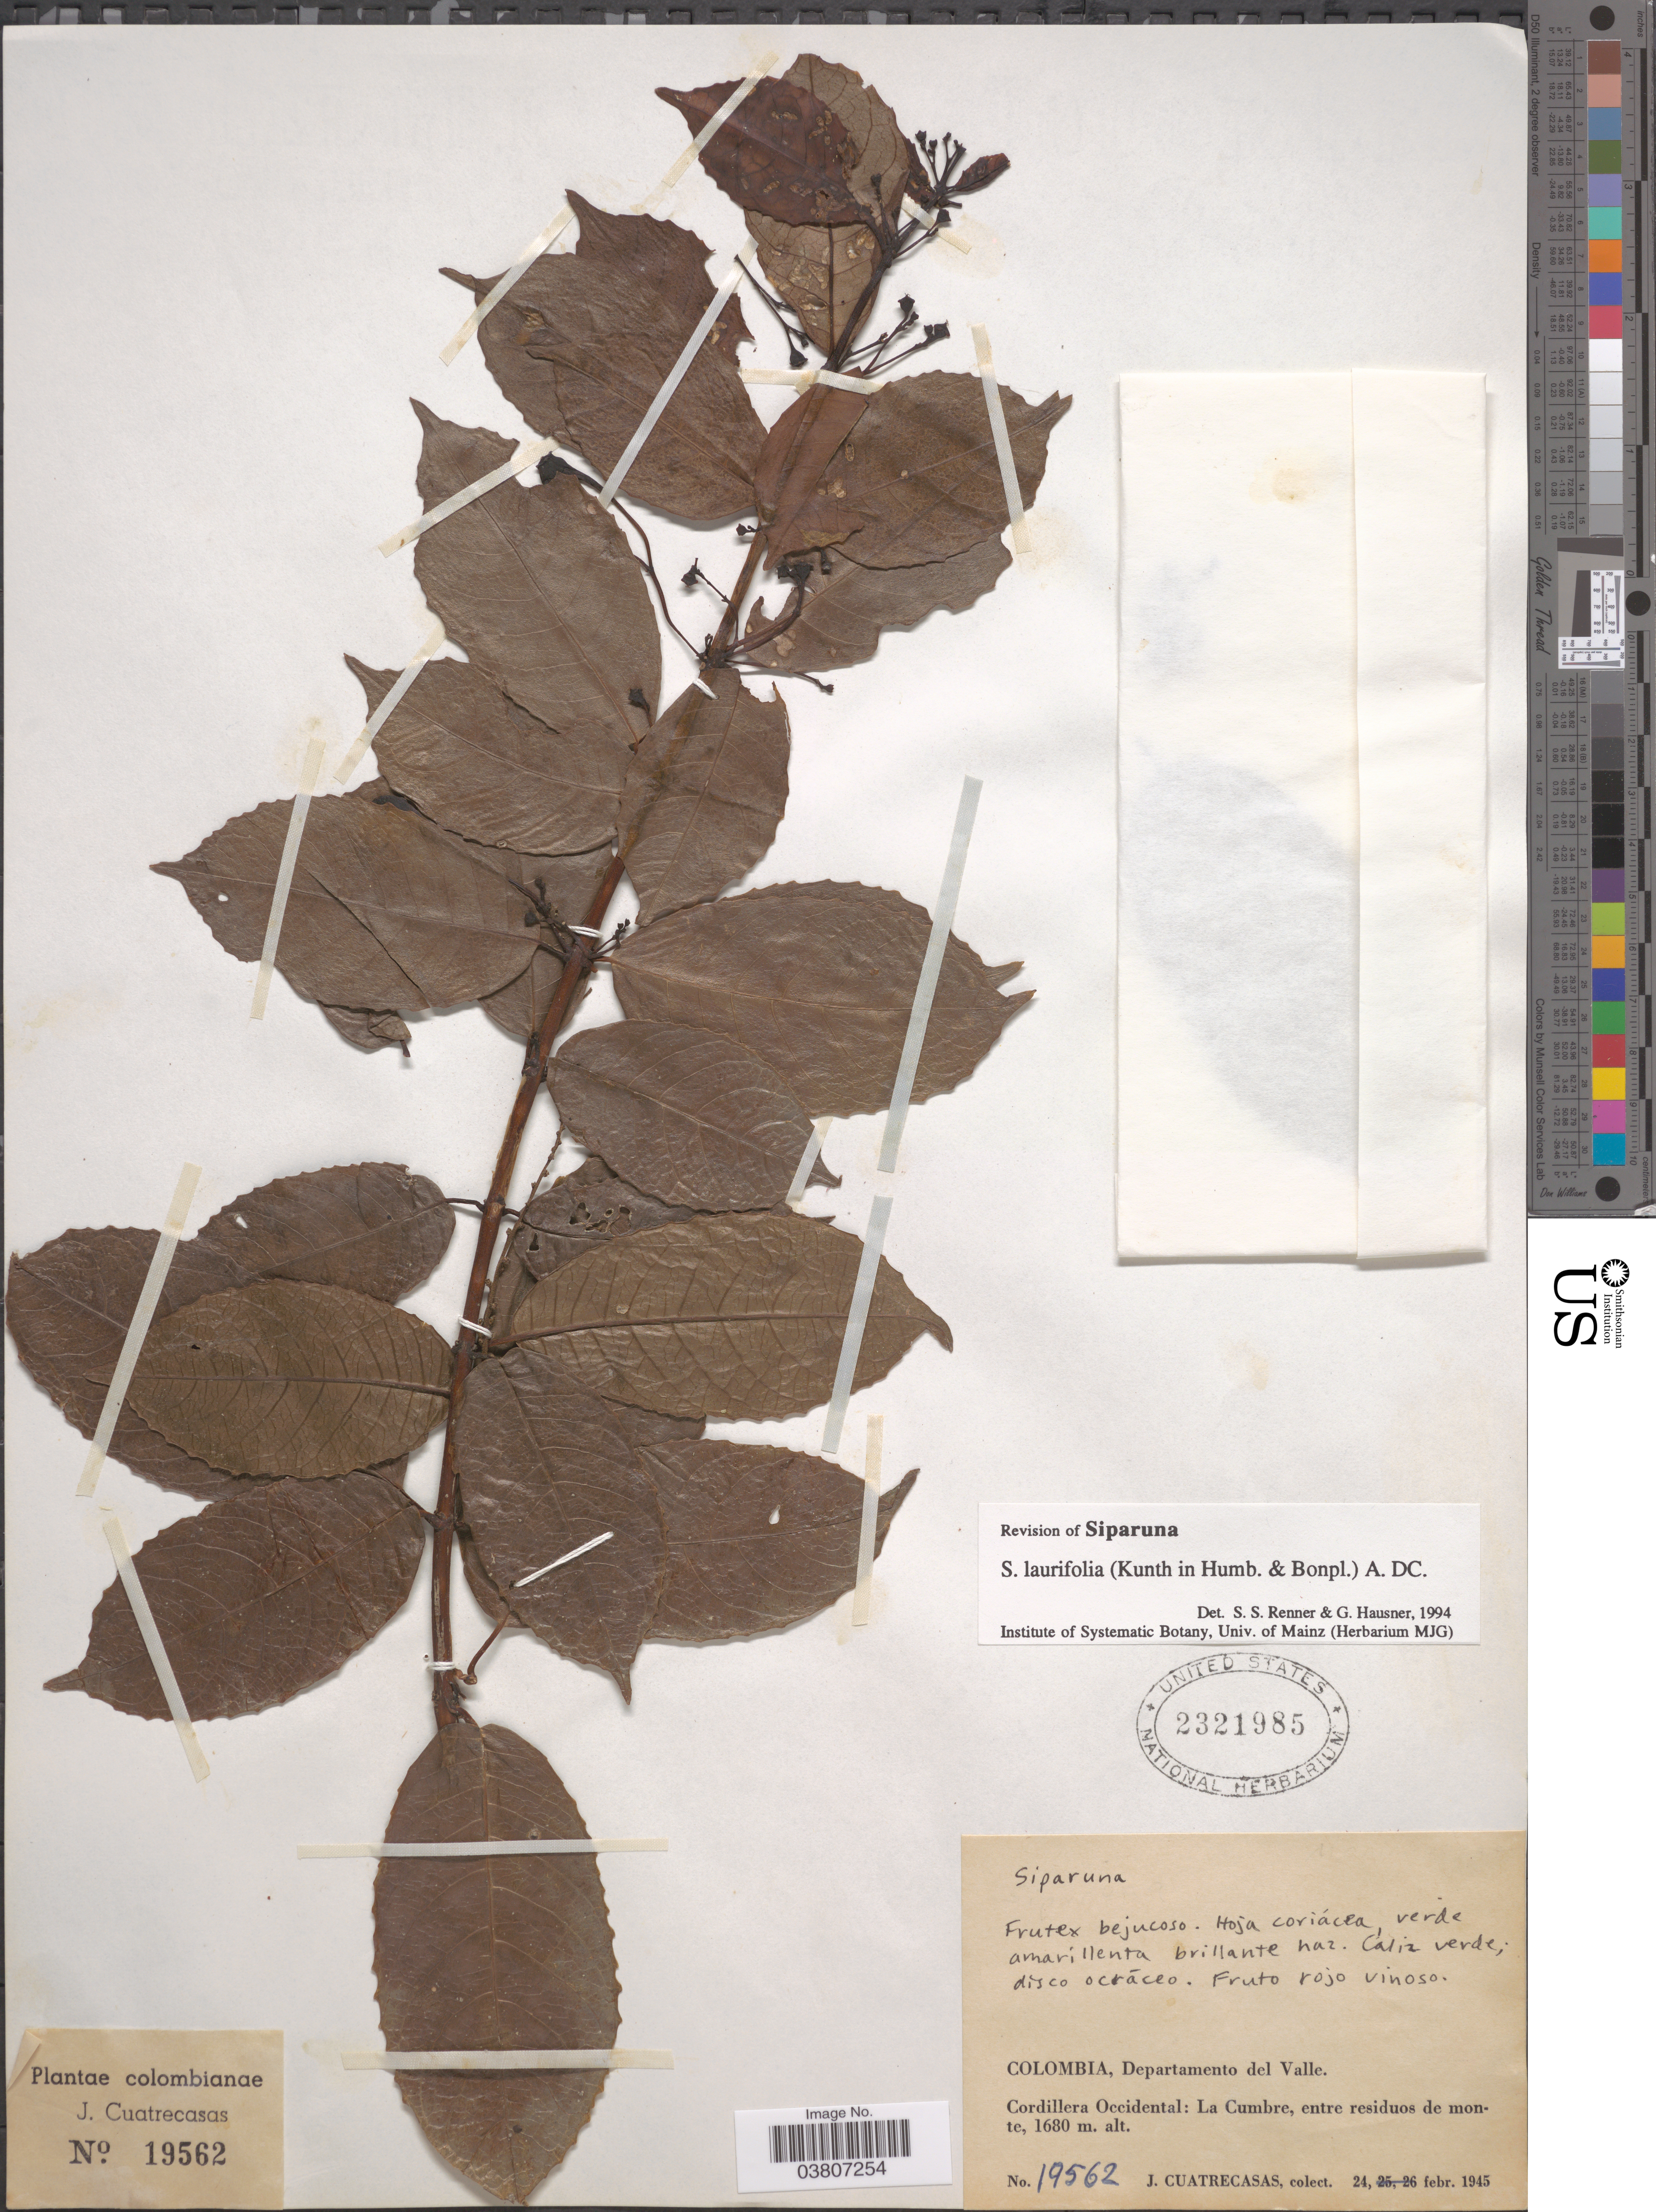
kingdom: Plantae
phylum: Tracheophyta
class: Magnoliopsida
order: Laurales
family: Siparunaceae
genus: Siparuna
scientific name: Siparuna laurifolia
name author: (Kunth) A. DC.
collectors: J. Cuatrecasas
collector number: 19562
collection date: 1945-02-24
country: Colombia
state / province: Valle del Cauca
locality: Departamento del Valle. Cordillera Occidental: La Cumbre, entre residuos de monte.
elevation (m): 1680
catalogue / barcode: US 2321985